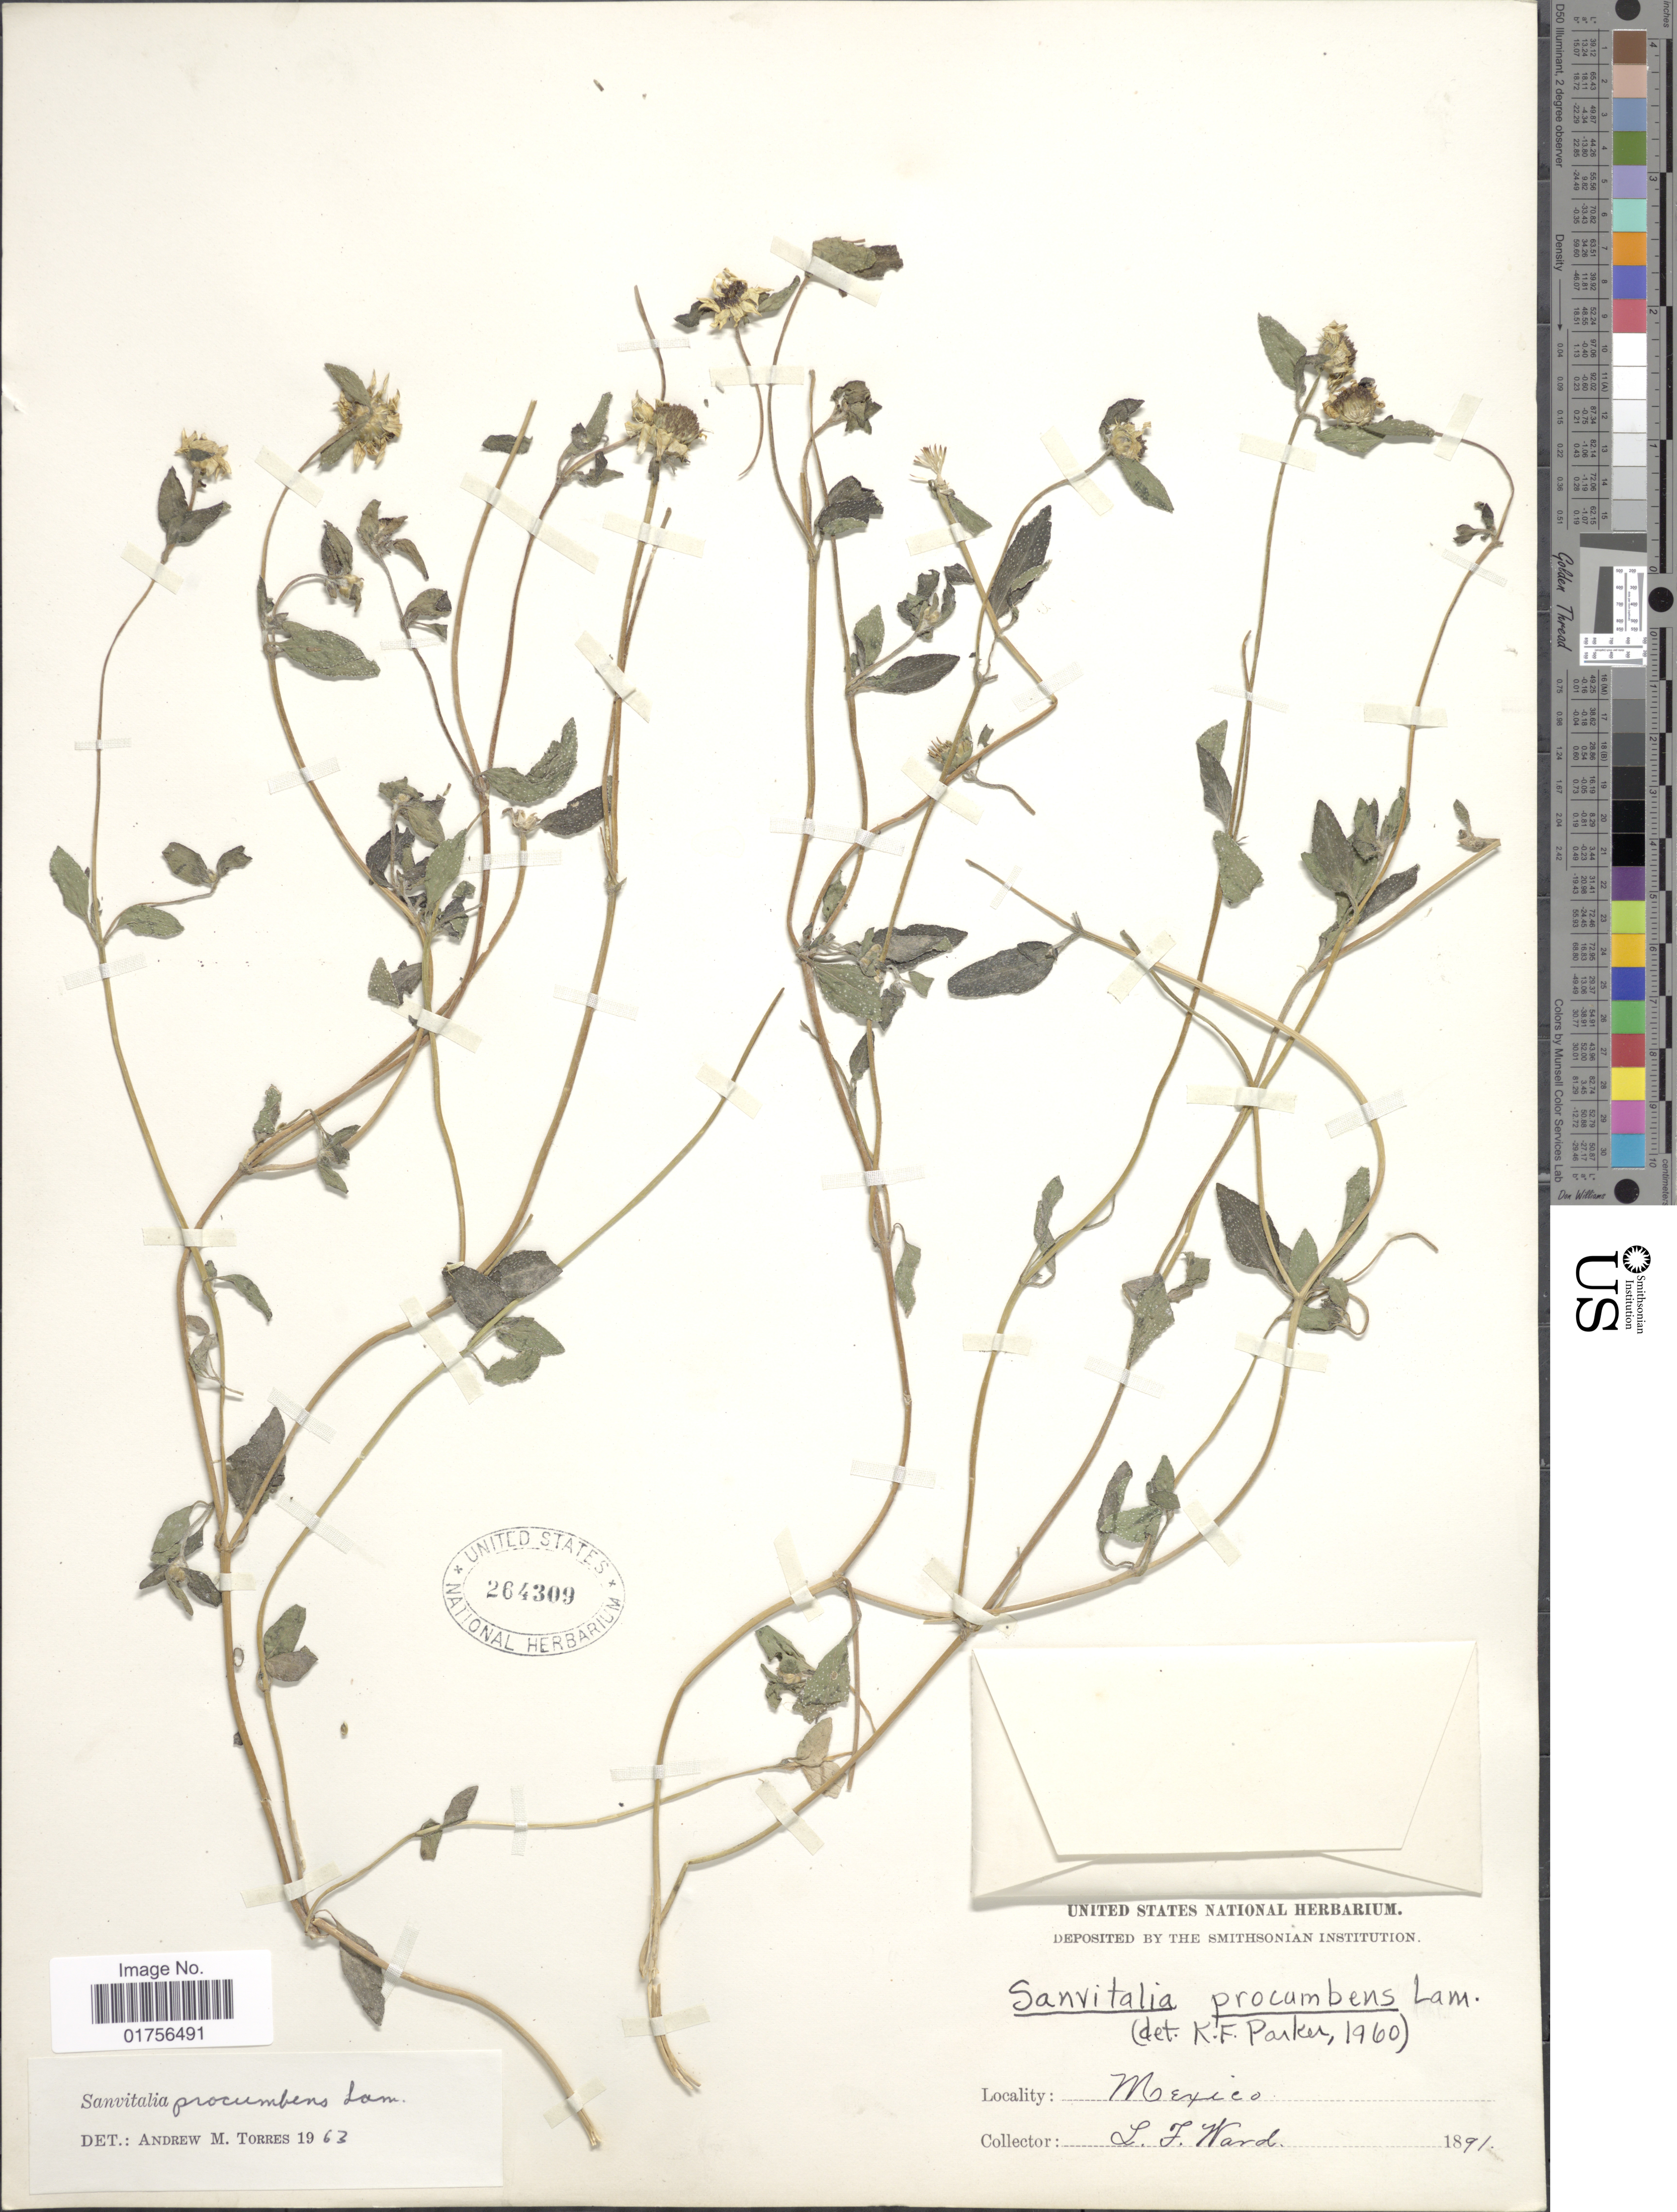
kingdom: Plantae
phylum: Tracheophyta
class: Magnoliopsida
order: Asterales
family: Asteraceae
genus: Sanvitalia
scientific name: Sanvitalia procumbens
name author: Lam.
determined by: Skibicki, Samuel V.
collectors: L. Ward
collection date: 1891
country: Mexico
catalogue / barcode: US 264309